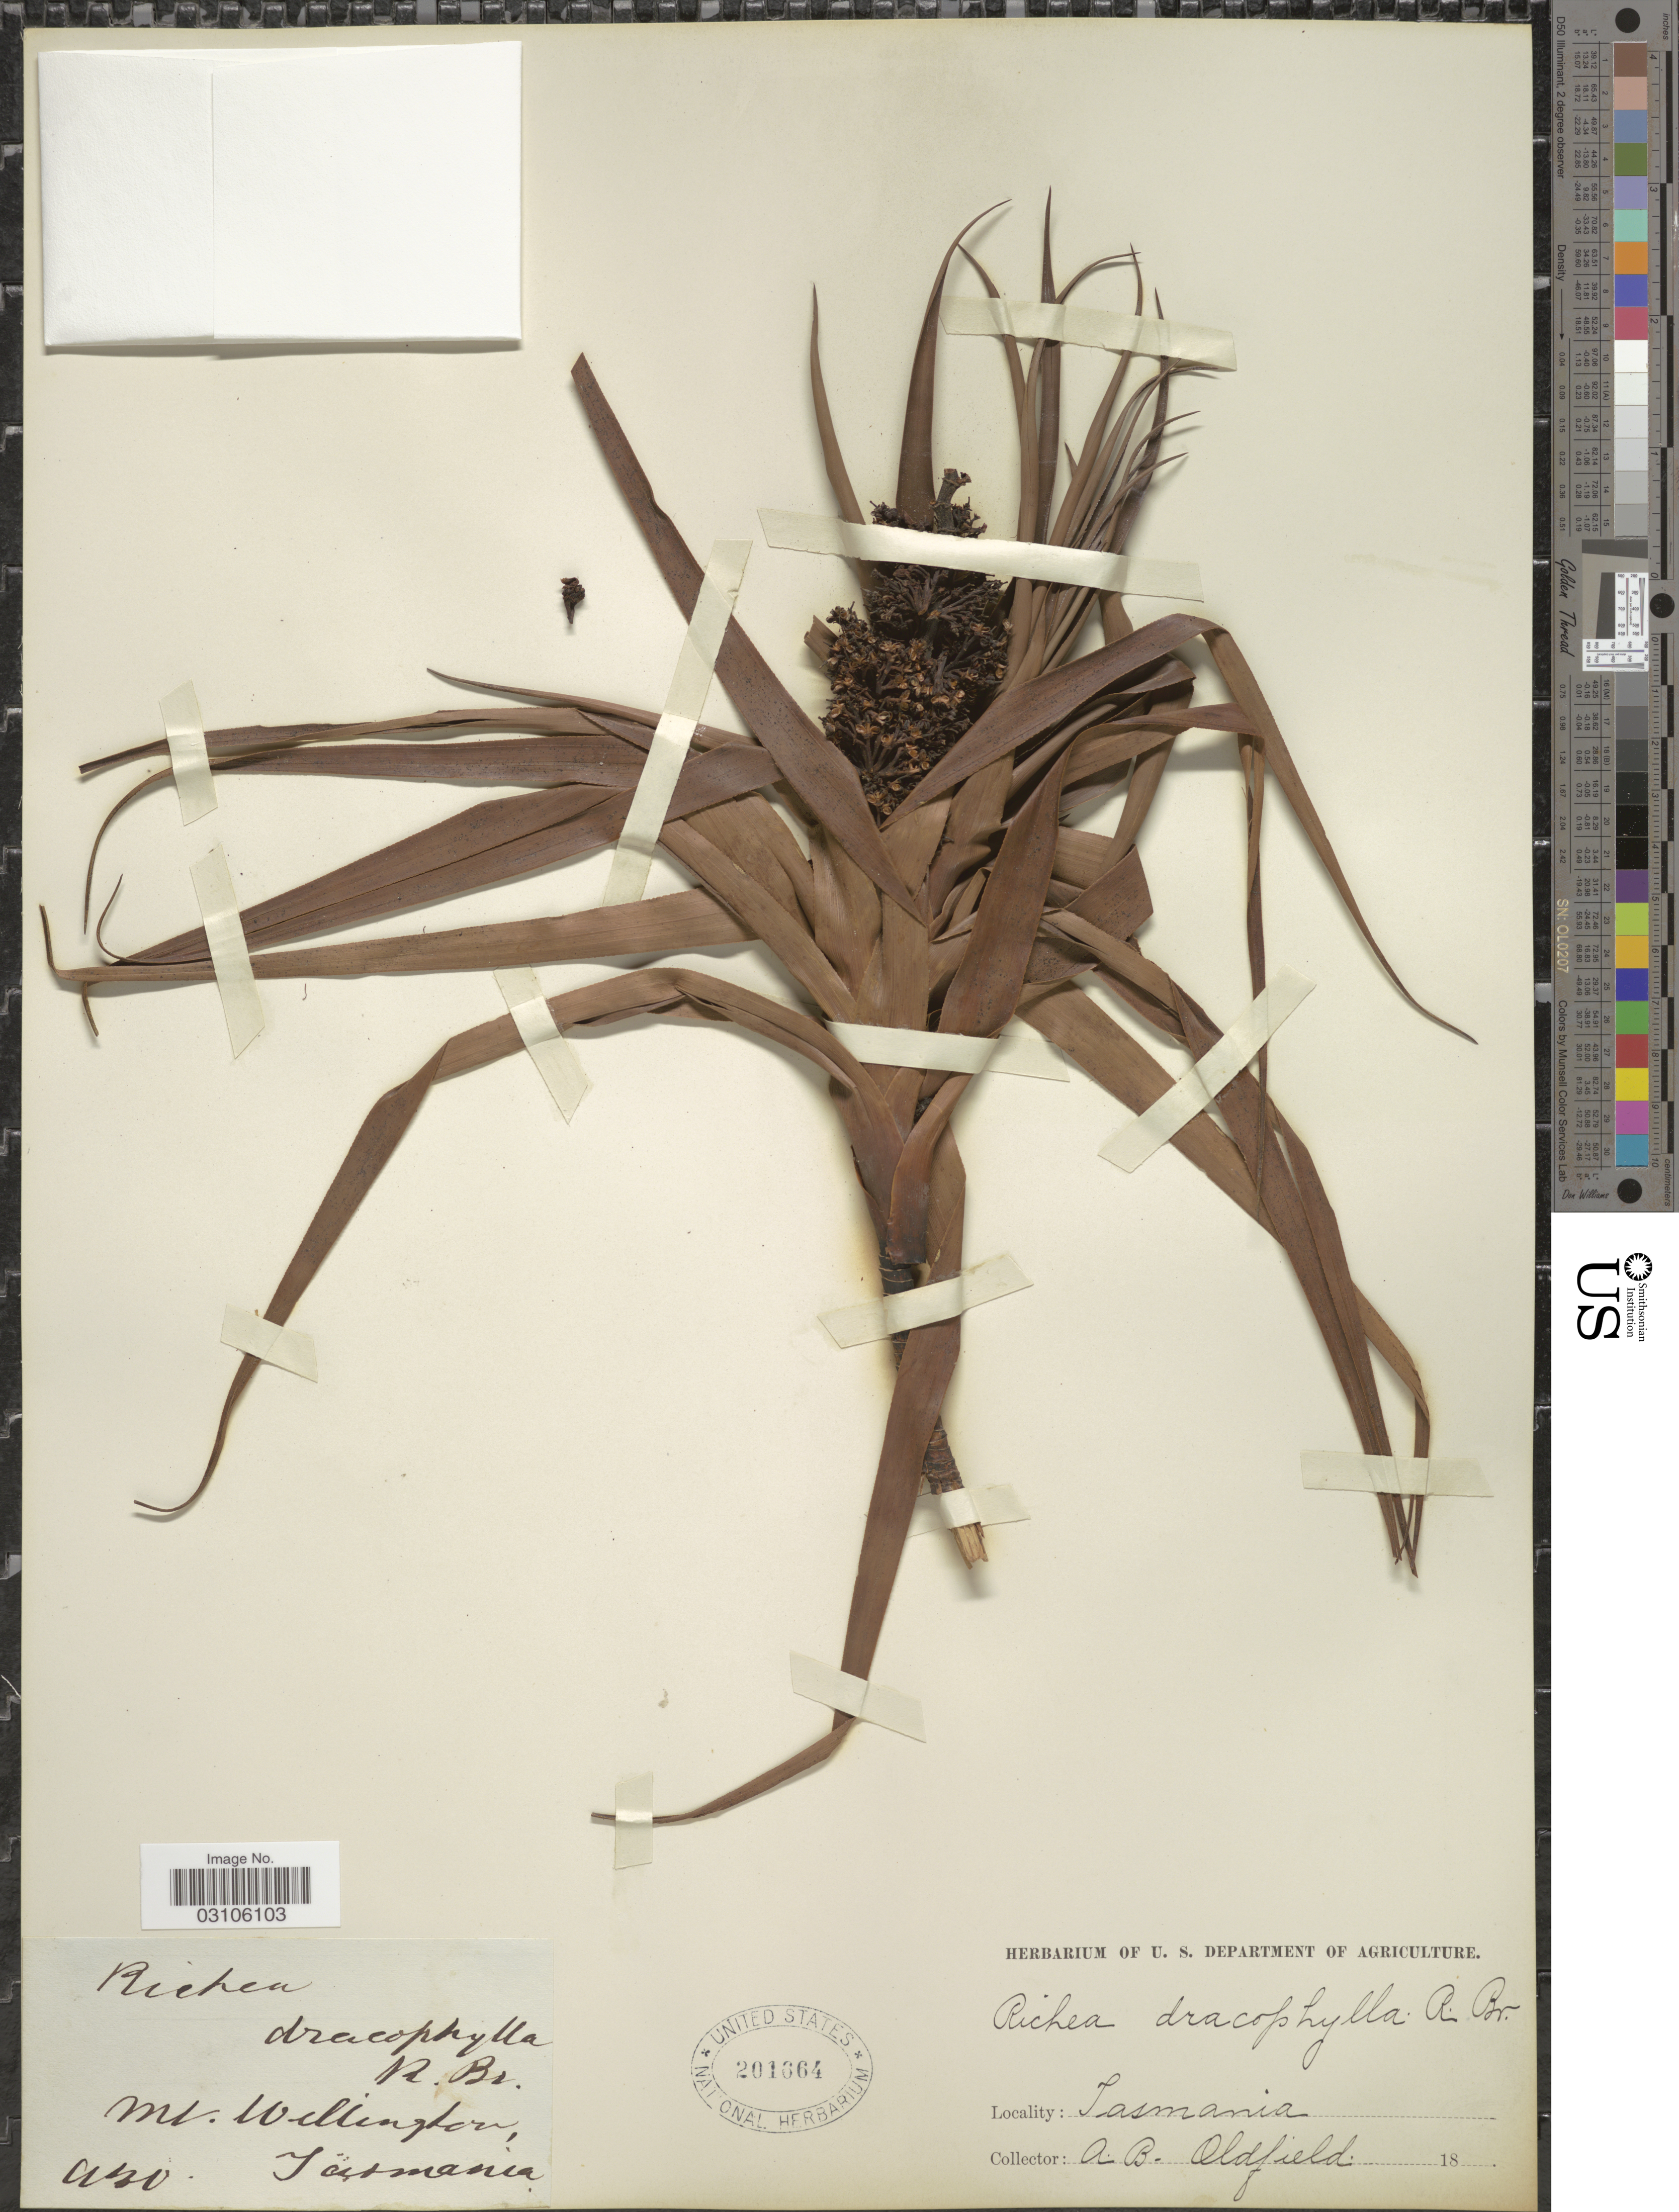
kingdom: Plantae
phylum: Tracheophyta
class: Magnoliopsida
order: Ericales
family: Ericaceae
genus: Richea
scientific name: Richea dracophylla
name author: R. Br.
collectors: A. Oldfield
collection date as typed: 18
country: Australia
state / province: Tasmania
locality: Mt. Wellington.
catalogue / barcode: US 201664